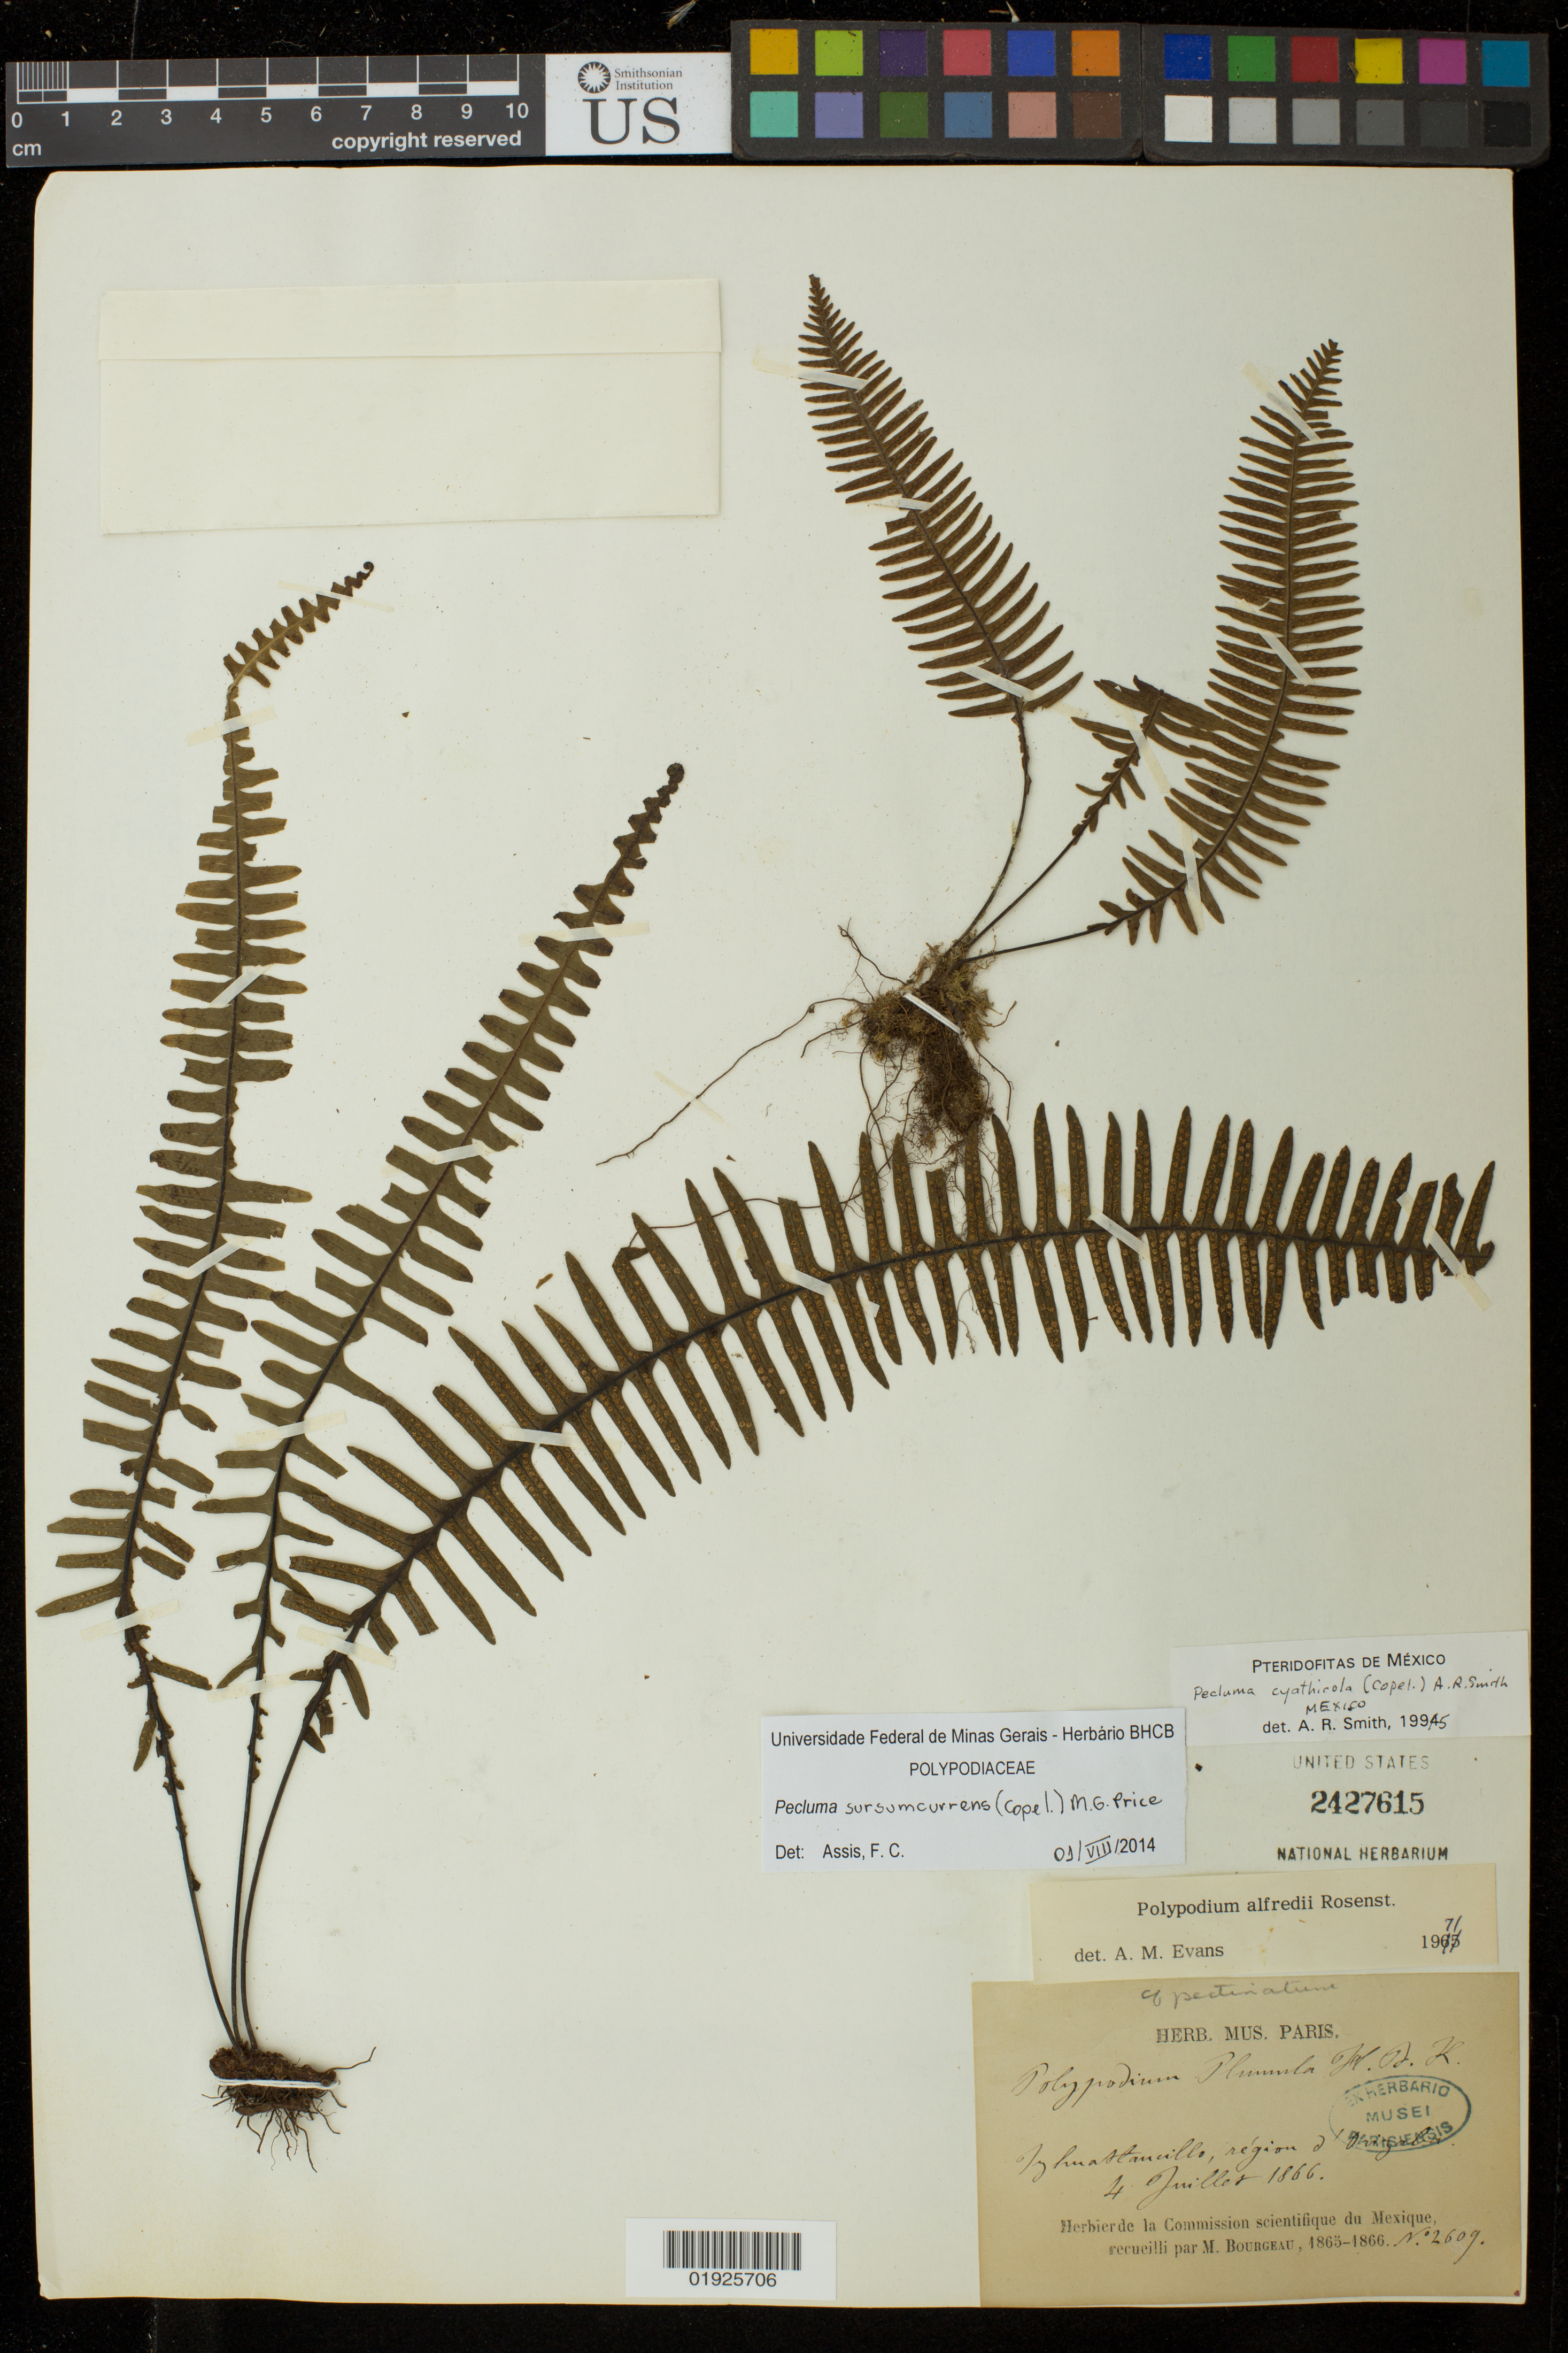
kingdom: Plantae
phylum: Tracheophyta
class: Polypodiopsida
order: Polypodiales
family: Polypodiaceae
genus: Pecluma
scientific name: Pecluma sursumcurrens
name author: (Copel.) M.G. Price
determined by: Assis, F. C.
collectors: M. Bourgeau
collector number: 2609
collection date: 1866-07-04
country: Mexico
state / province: Veracruz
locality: Izhuatlancillo, région d'Orizaba [Ixhuatlancillo, Orizaba region]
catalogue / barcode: US 2427615